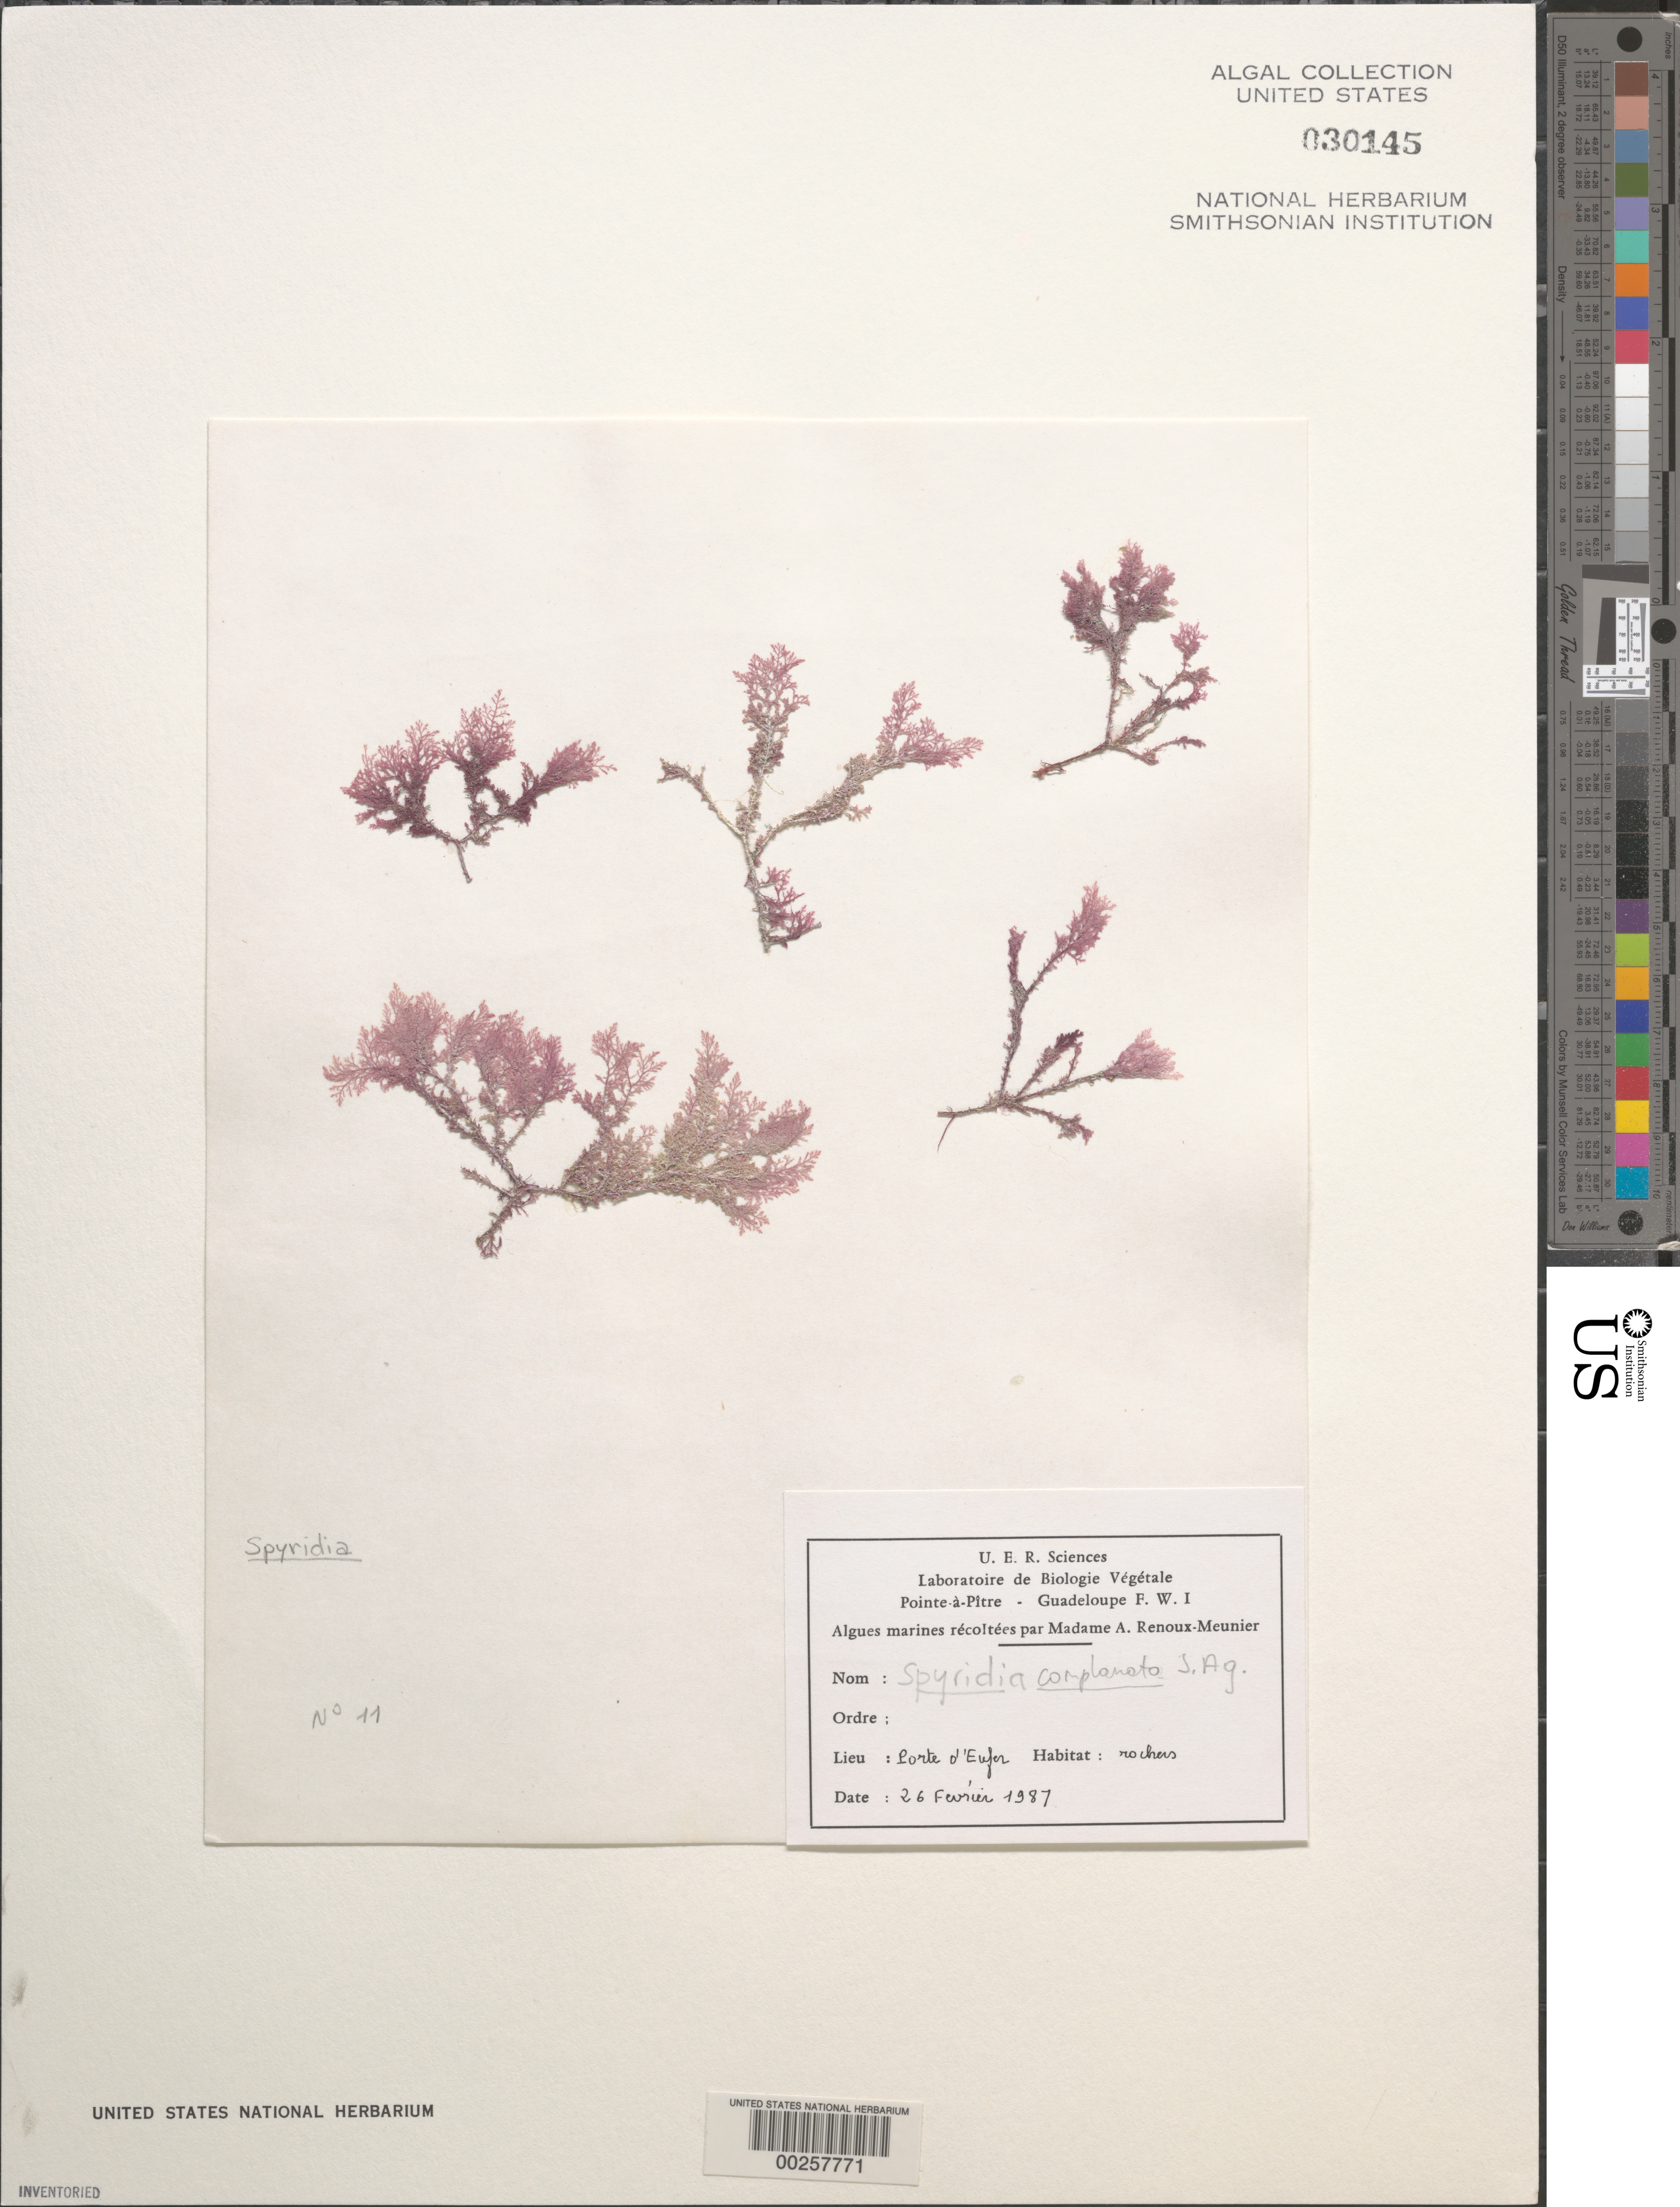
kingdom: Plantae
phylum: Rhodophyta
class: Florideophyceae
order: Ceramiales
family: Spyridiaceae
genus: Spyridia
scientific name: Spyridia aculeata var. complanta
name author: (J. Agardh) Hommersand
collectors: A. Renoux-Meunier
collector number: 11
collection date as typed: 26 Feb 1987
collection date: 1987-02-26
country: Guadeloupe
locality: Porte d'Eufer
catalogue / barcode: US 30145